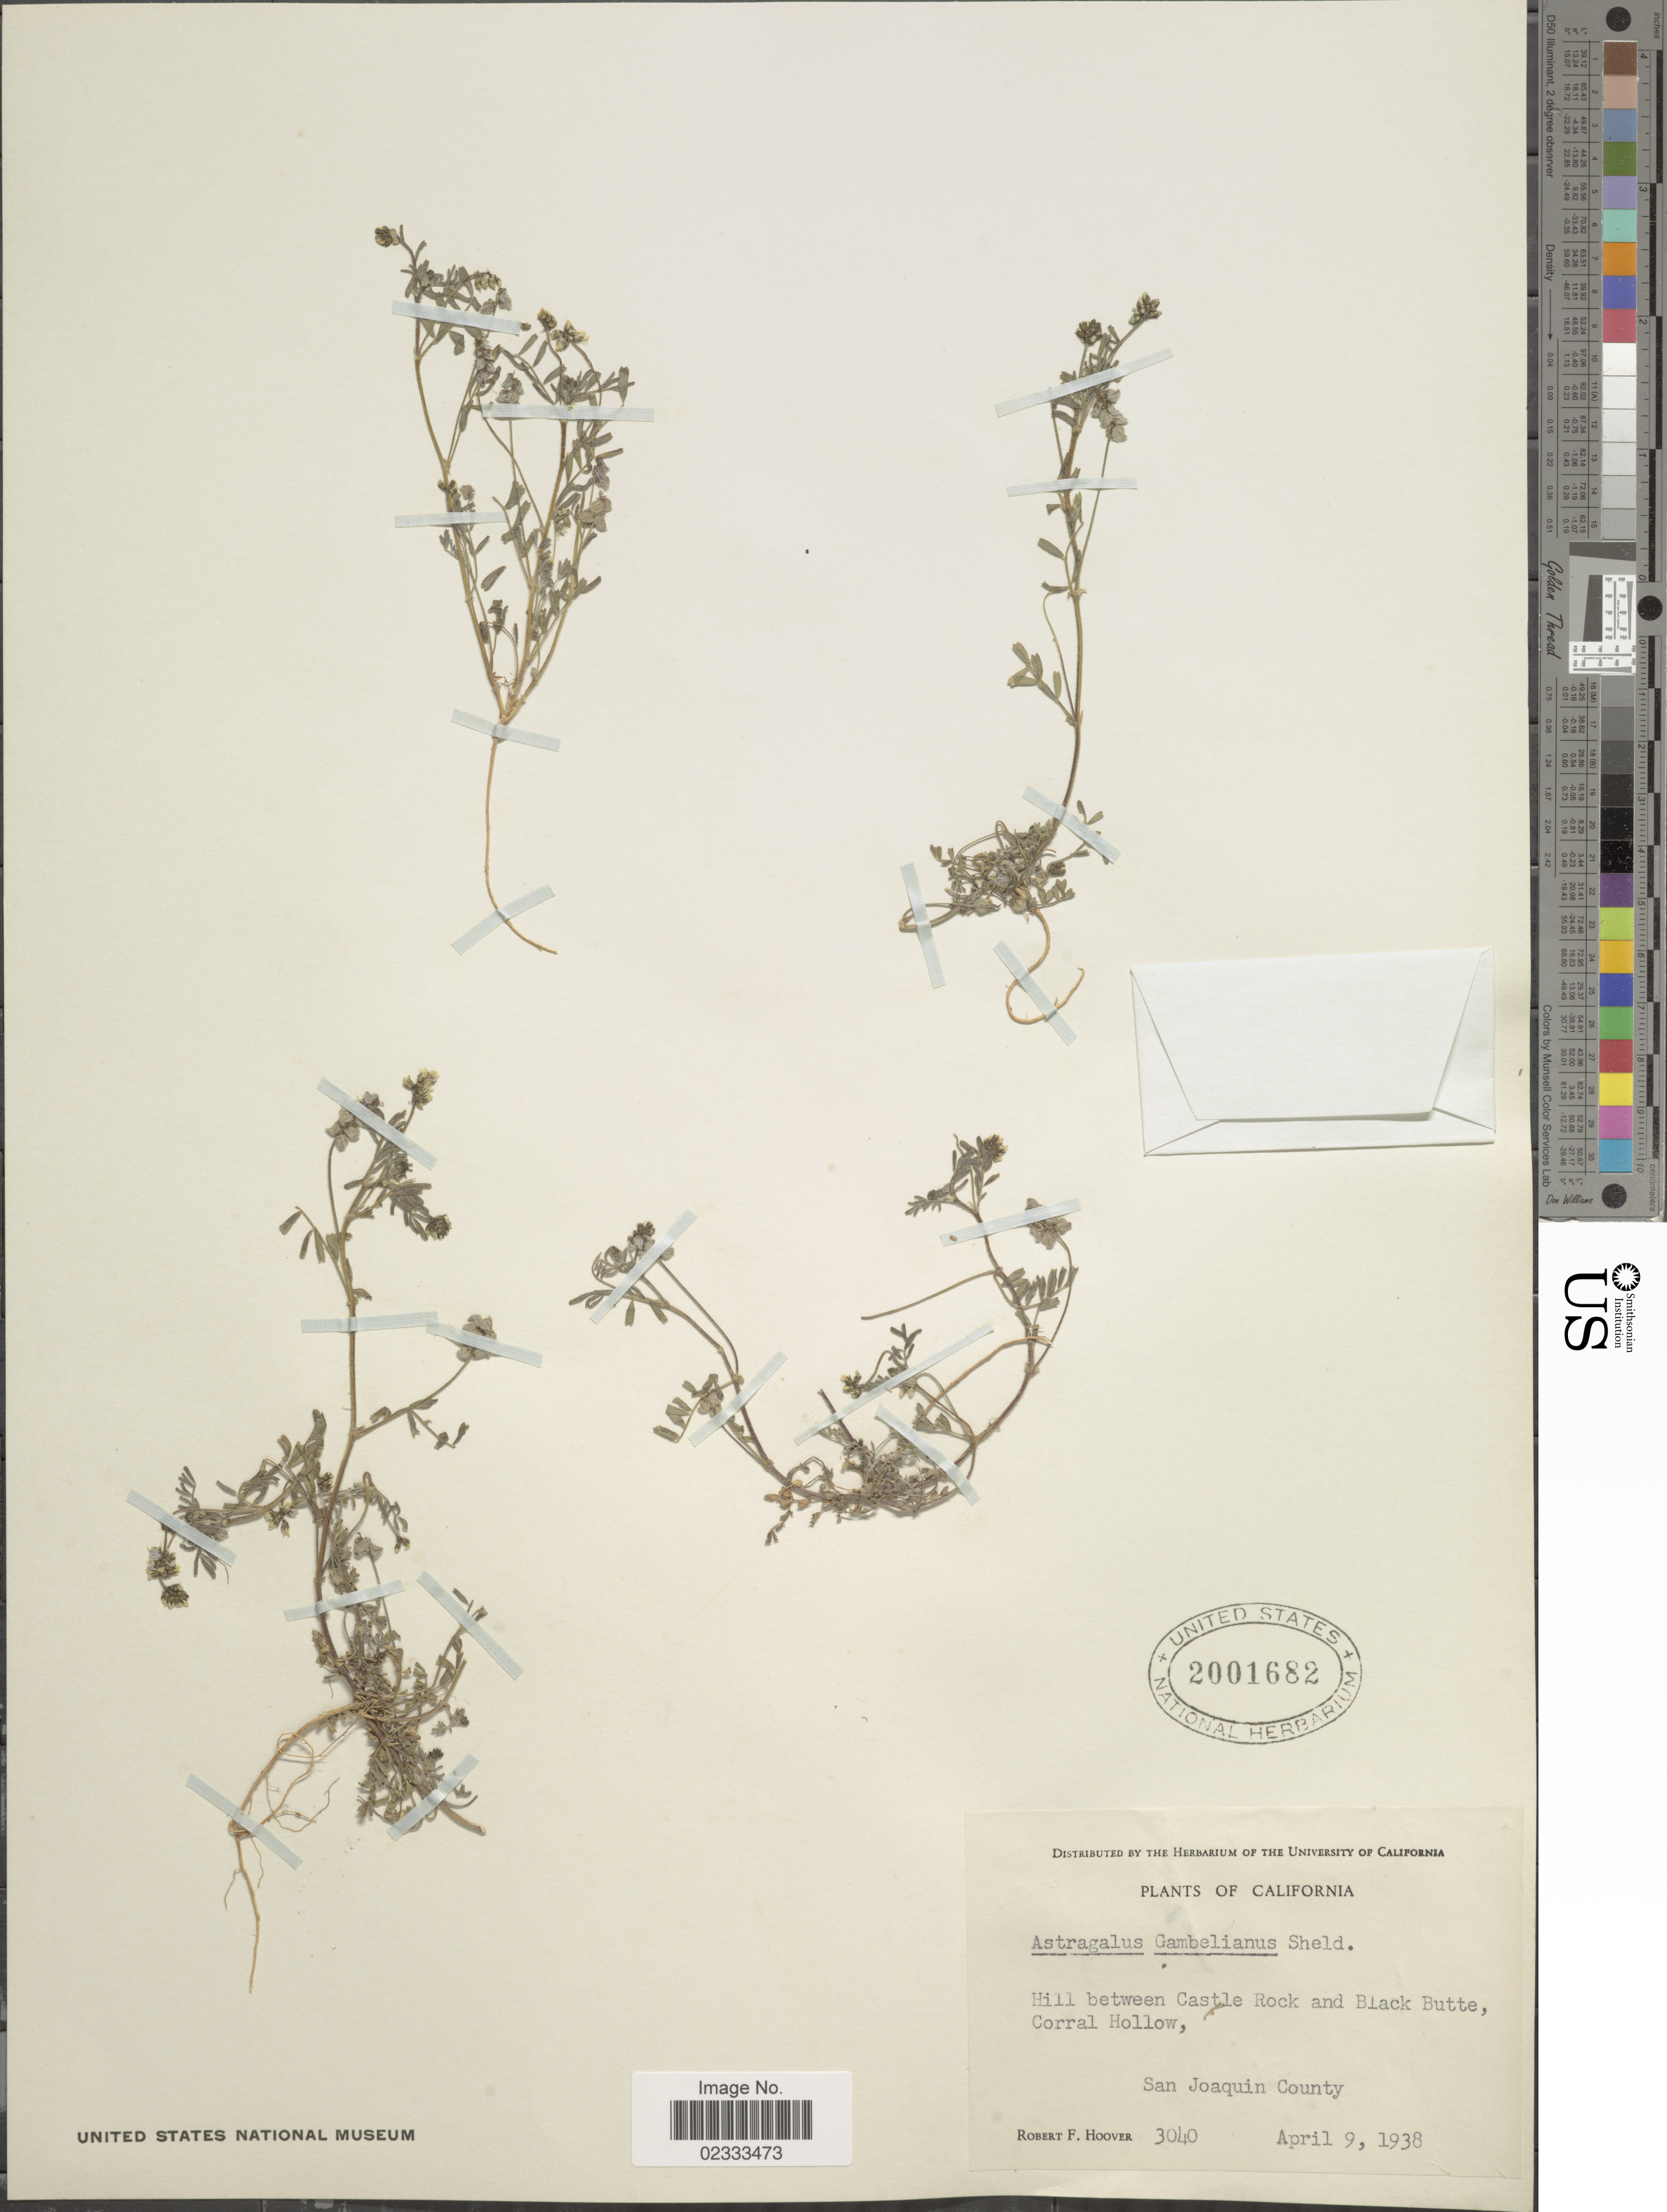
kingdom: Plantae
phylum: Tracheophyta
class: Magnoliopsida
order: Fabales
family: Fabaceae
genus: Astragalus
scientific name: Astragalus nigrescens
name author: Pall.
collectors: R. F. Hoover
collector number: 3040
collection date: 1938-04-09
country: United States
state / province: California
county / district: San Joaquin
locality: Hill between Castle Rock and Black Butte, Corral Hollow, San Joaquin County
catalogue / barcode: US 2001682